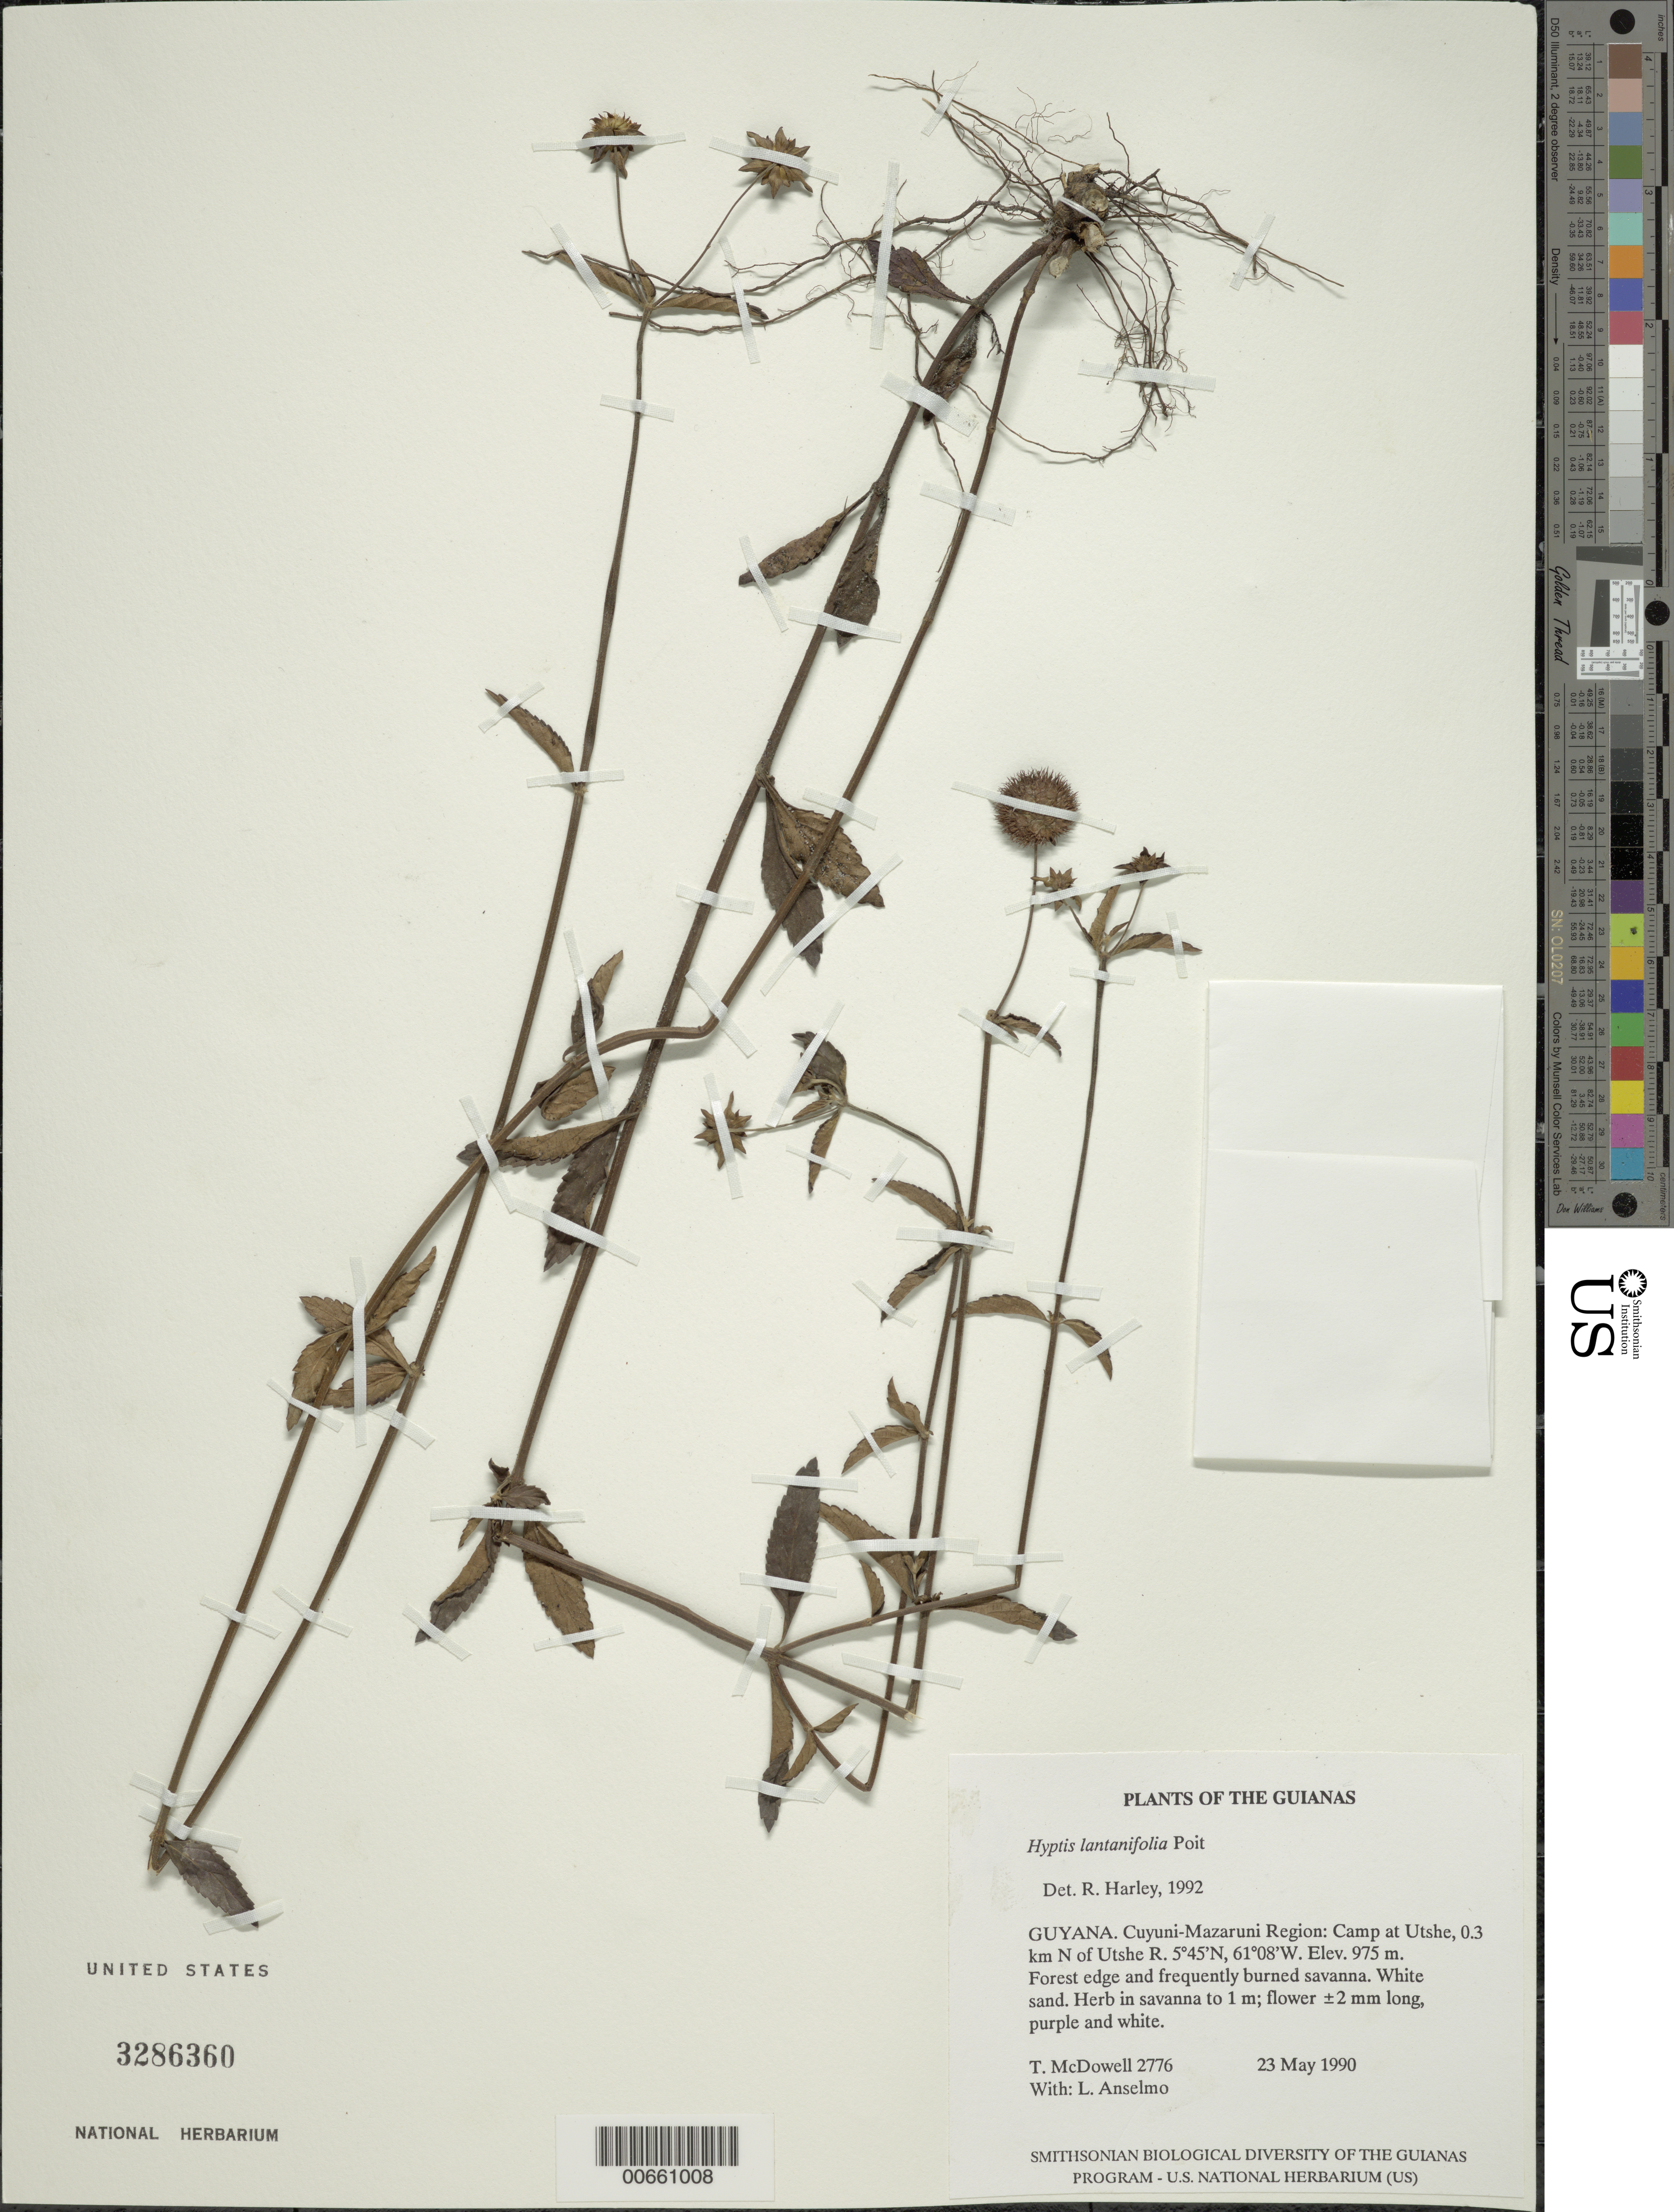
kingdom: Plantae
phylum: Tracheophyta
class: Magnoliopsida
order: Lamiales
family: Lamiaceae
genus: Hyptis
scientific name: Hyptis lantanifolia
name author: Poit.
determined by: Harley, R. M.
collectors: T. McDowell & L. Anselmo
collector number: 2776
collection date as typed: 23 May 1990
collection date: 1990-05-23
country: Guyana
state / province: Cuyuni-Mazaruni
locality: Camp at Utshi, 0.3 km N of Utshi R on Savanna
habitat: Forest edge and frequently burned savanna. White sand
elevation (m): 975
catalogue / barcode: US 3286360